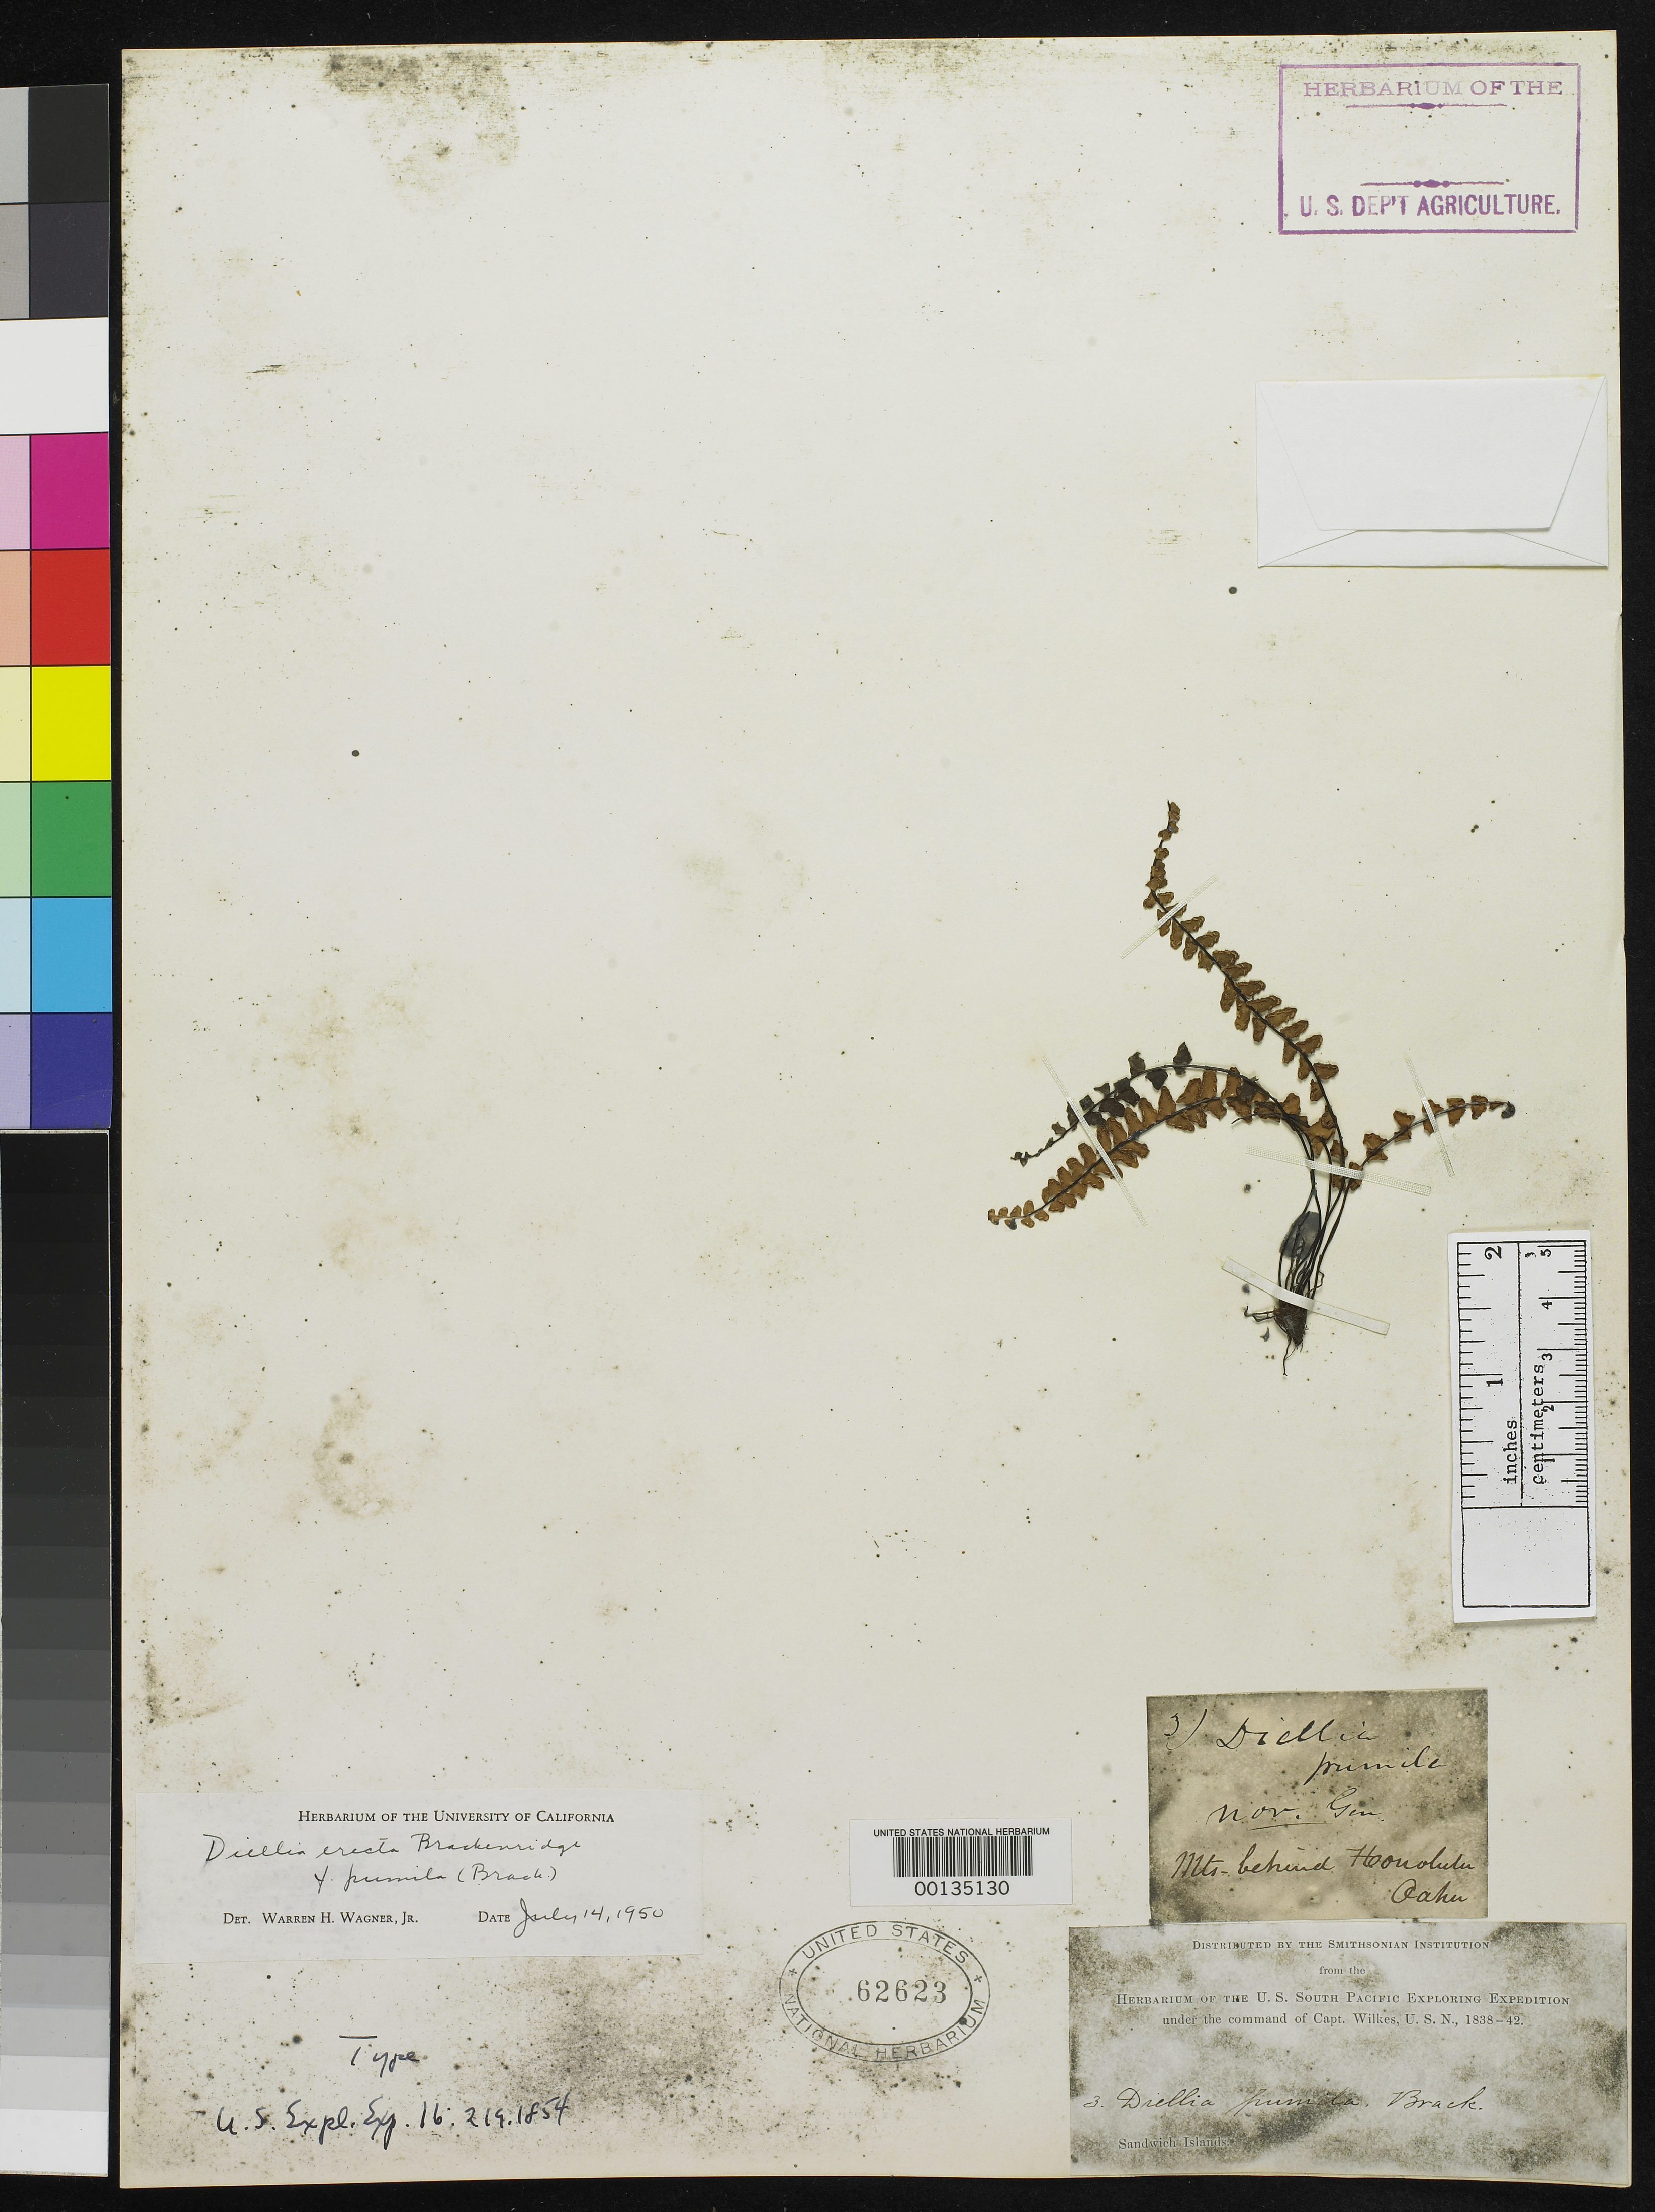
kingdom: Plantae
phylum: Tracheophyta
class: Polypodiopsida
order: Polypodiales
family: Aspleniaceae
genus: Diellia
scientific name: Diellia pumila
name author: Brack. in Wilkes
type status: Holotype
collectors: Wilkes Explor. Exped.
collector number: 3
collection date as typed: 1838 to -- --- 1842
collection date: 1838/1842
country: United States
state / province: Hawaii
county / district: Honolulu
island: Oahu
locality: Mountains behind Honolulu.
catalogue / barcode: US 62623